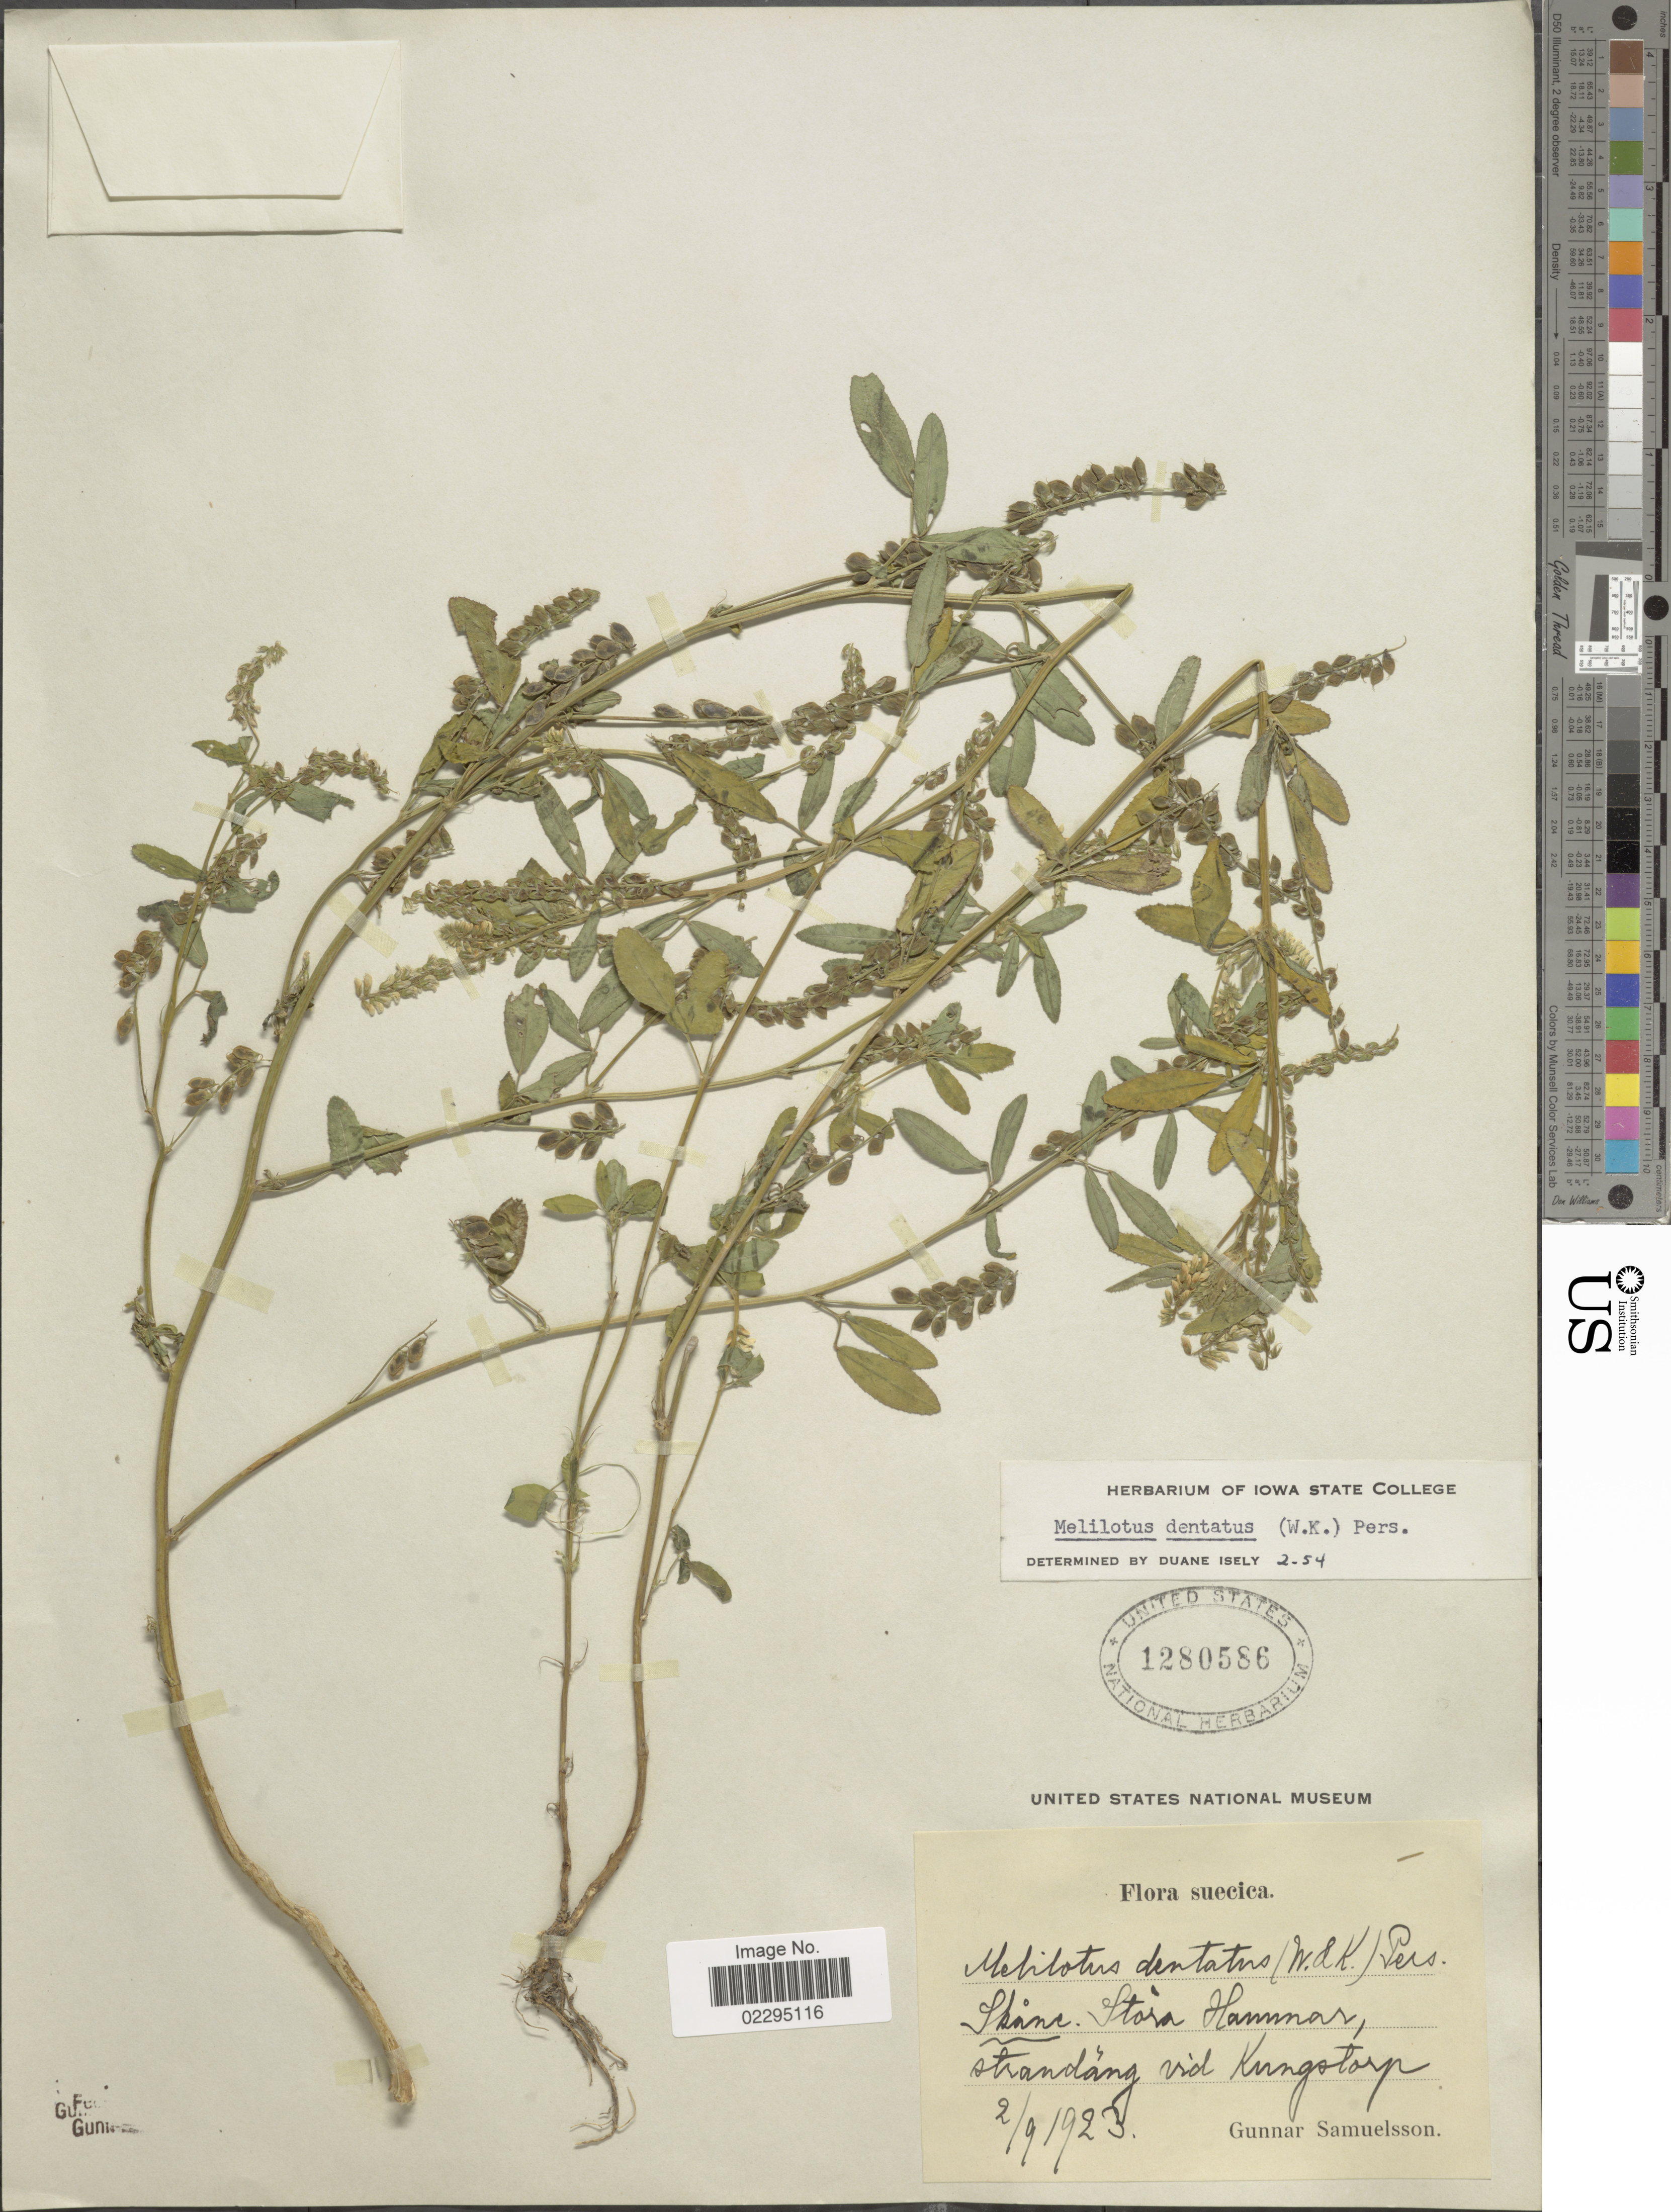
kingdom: Plantae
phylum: Tracheophyta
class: Magnoliopsida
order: Fabales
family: Fabaceae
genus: Melilotus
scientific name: Melilotus dentatus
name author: (Waldst. & Kit.) Pers.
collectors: G. Samuelsson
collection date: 1923-09-02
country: Sweden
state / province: Skåne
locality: Suecica. Skane. Stora Hammar, strandang vid Kungstorp.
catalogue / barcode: US 1280586